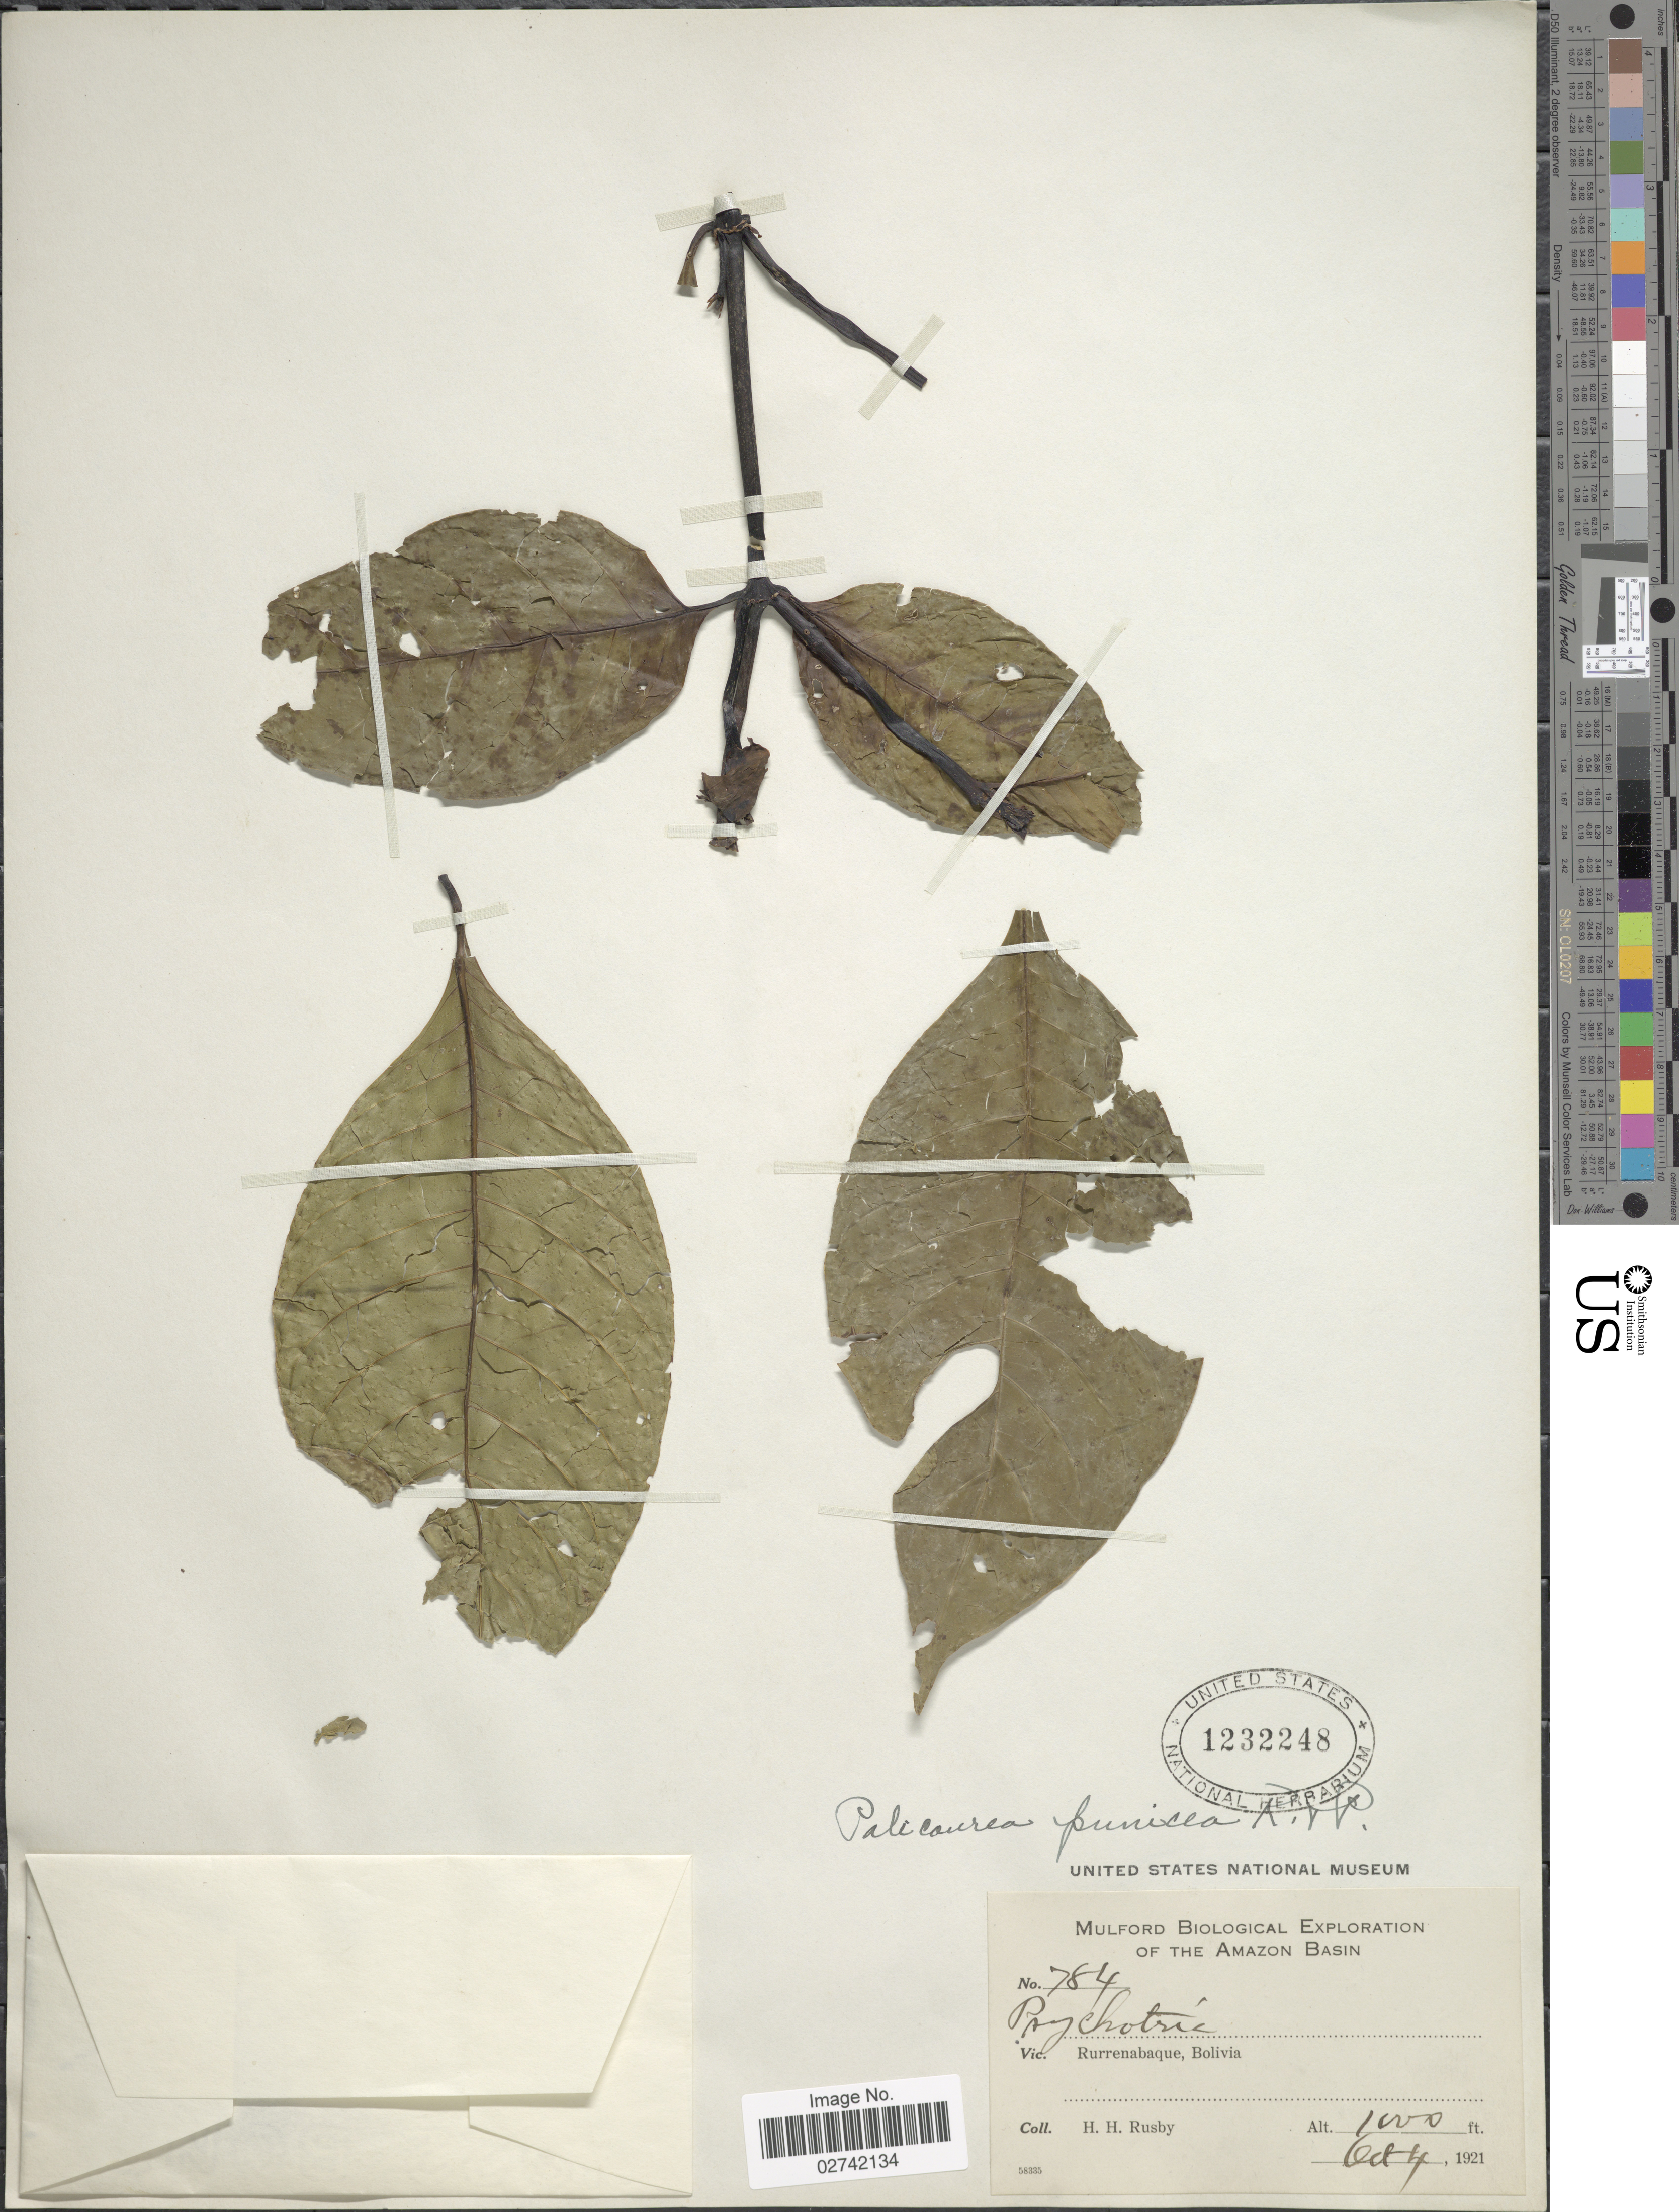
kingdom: Plantae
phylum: Tracheophyta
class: Magnoliopsida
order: Gentianales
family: Rubiaceae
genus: Palicourea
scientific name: Palicourea punicea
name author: (Ruiz & Pav.) DC.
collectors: H. H. Rusby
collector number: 784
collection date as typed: Oct 4, 1921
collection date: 1921-10-04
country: Bolivia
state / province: Beni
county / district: José Ballivián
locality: Rurrenabaque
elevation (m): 305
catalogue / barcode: US 1232248